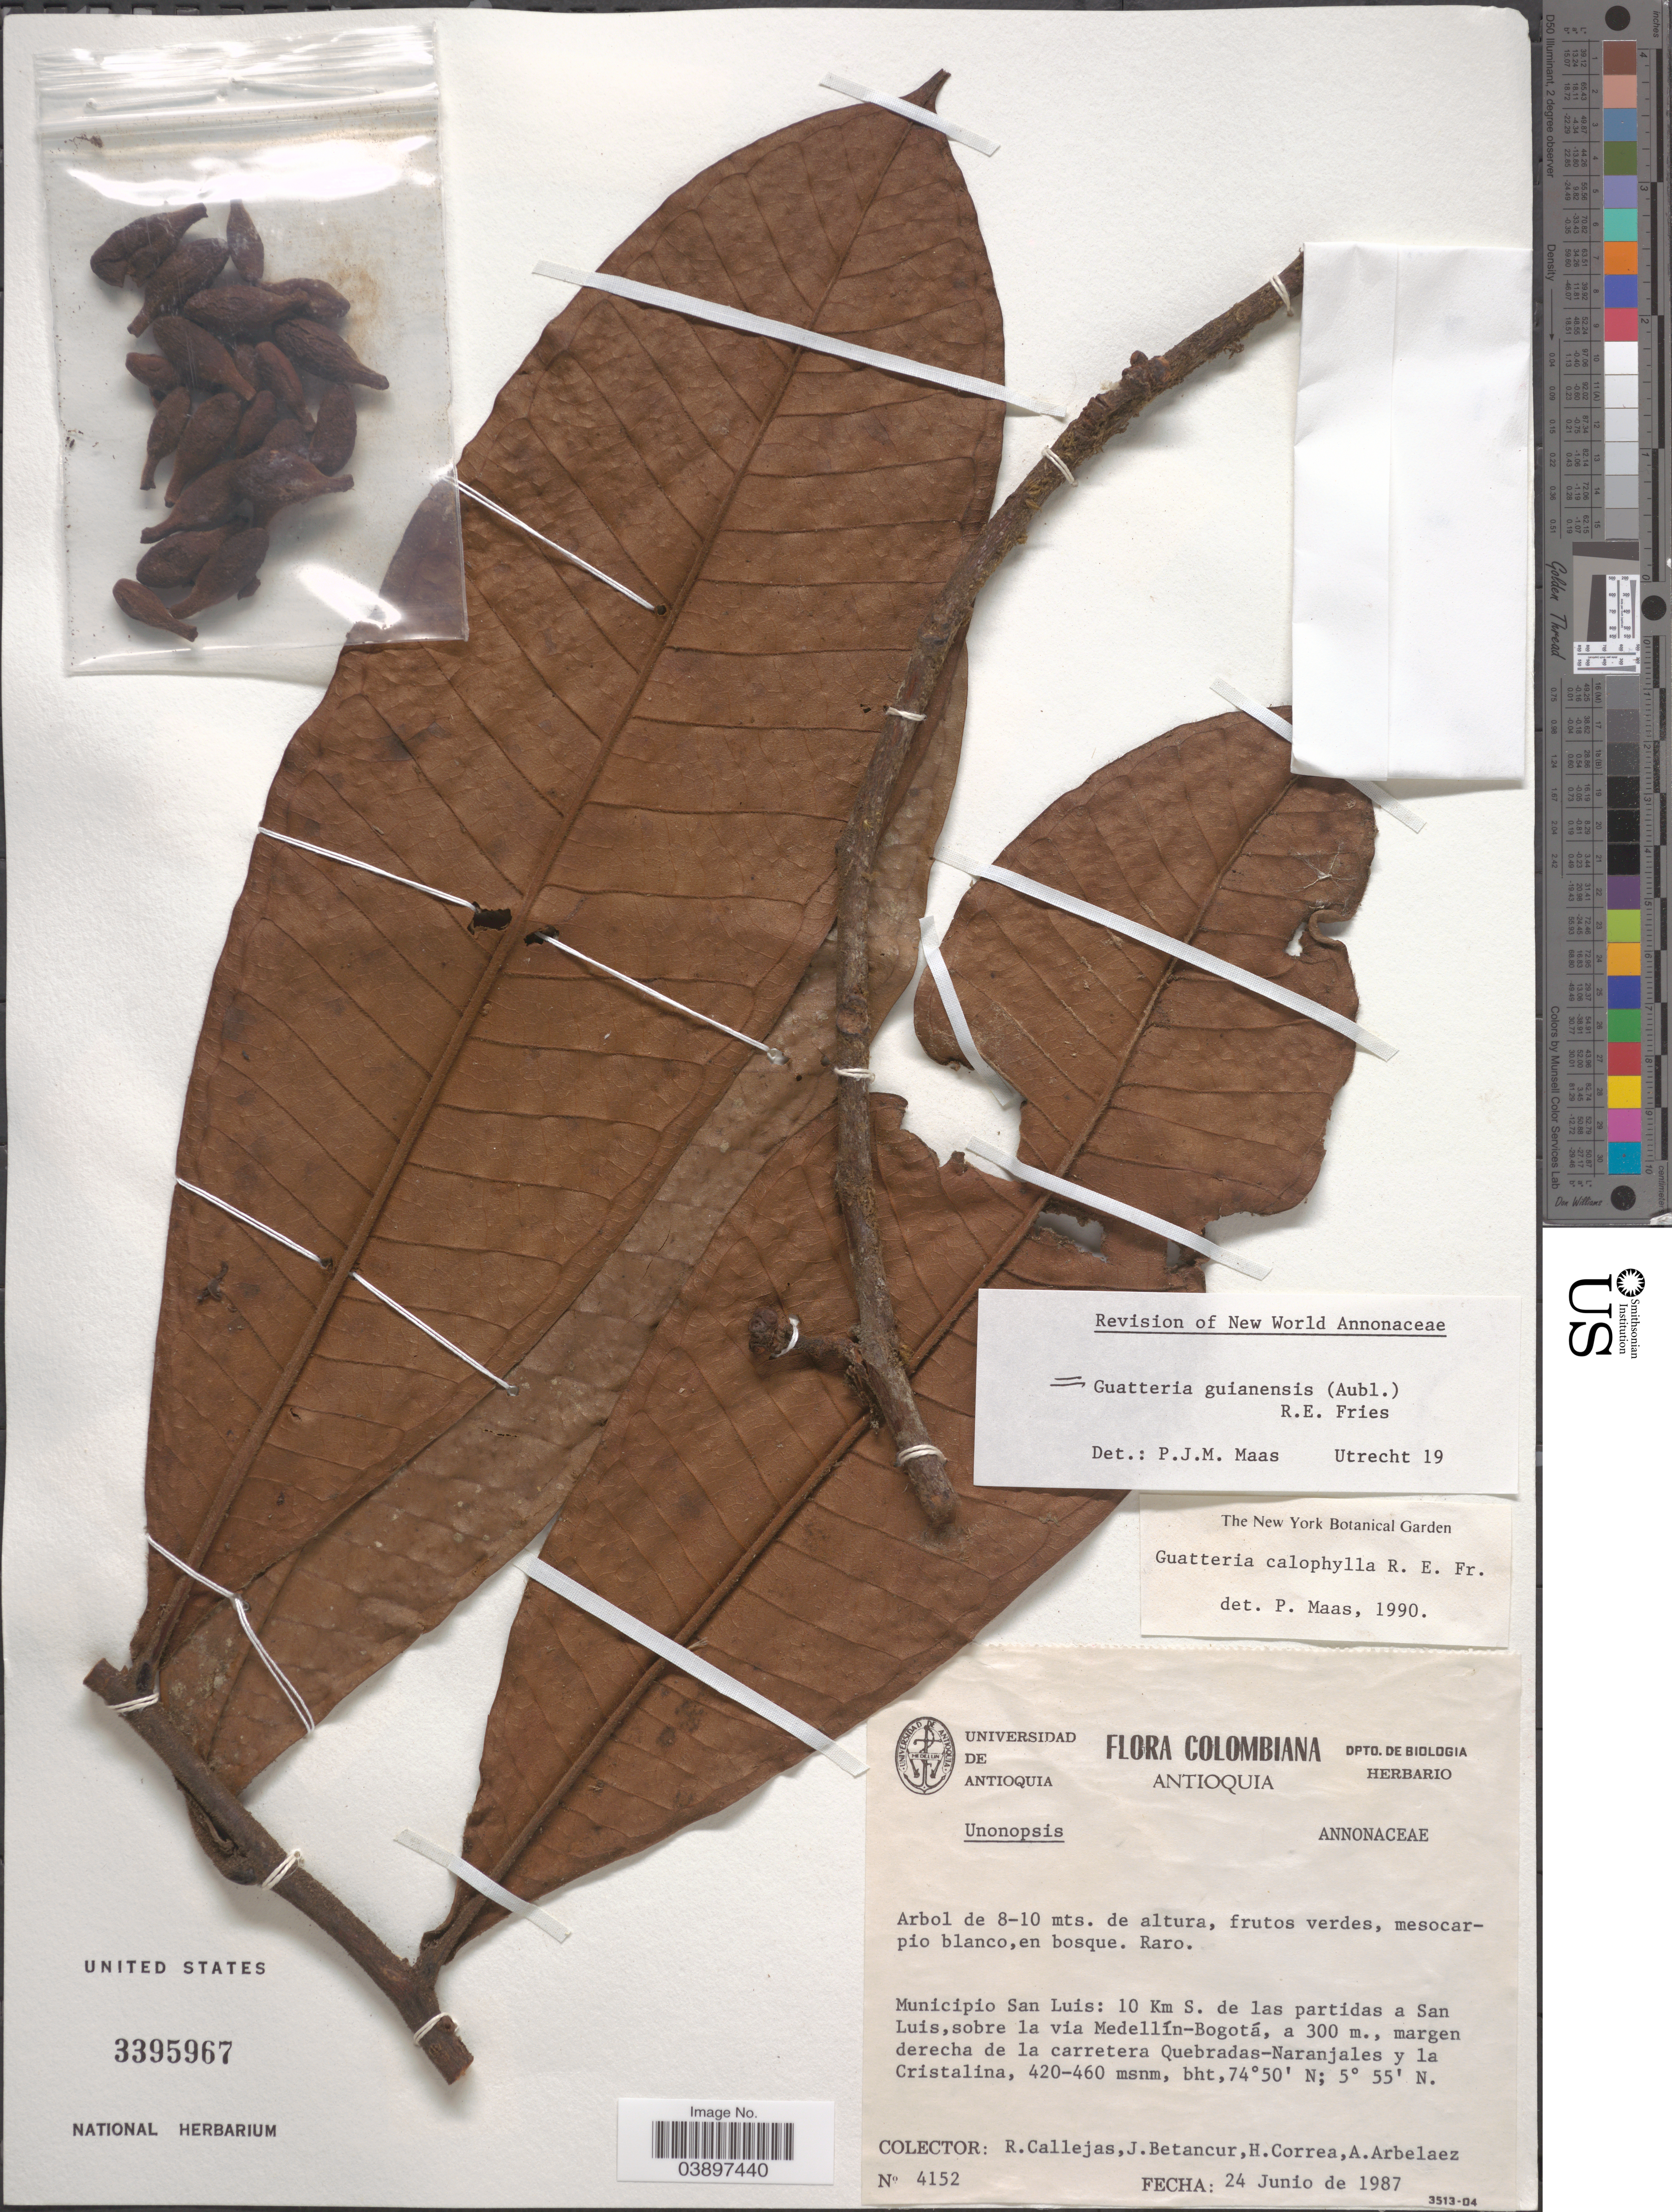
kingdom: Plantae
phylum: Tracheophyta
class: Magnoliopsida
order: Magnoliales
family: Annonaceae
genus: Guatteria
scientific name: Guatteria guianensis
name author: (Aubl.) R.E. Fr.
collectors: R. Callejas, J. Betancur, H. Correa & A. Arbelaez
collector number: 4152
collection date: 1987-06-24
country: Colombia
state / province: Antioquia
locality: Municipio San Luis: 10 Km S. de las partidas a San Luis, sobre la via Medellín-Bogotá, margen derecha de la carretera Quebradas-Naranjales y la Cristalina.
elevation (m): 420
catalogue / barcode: US 3395967